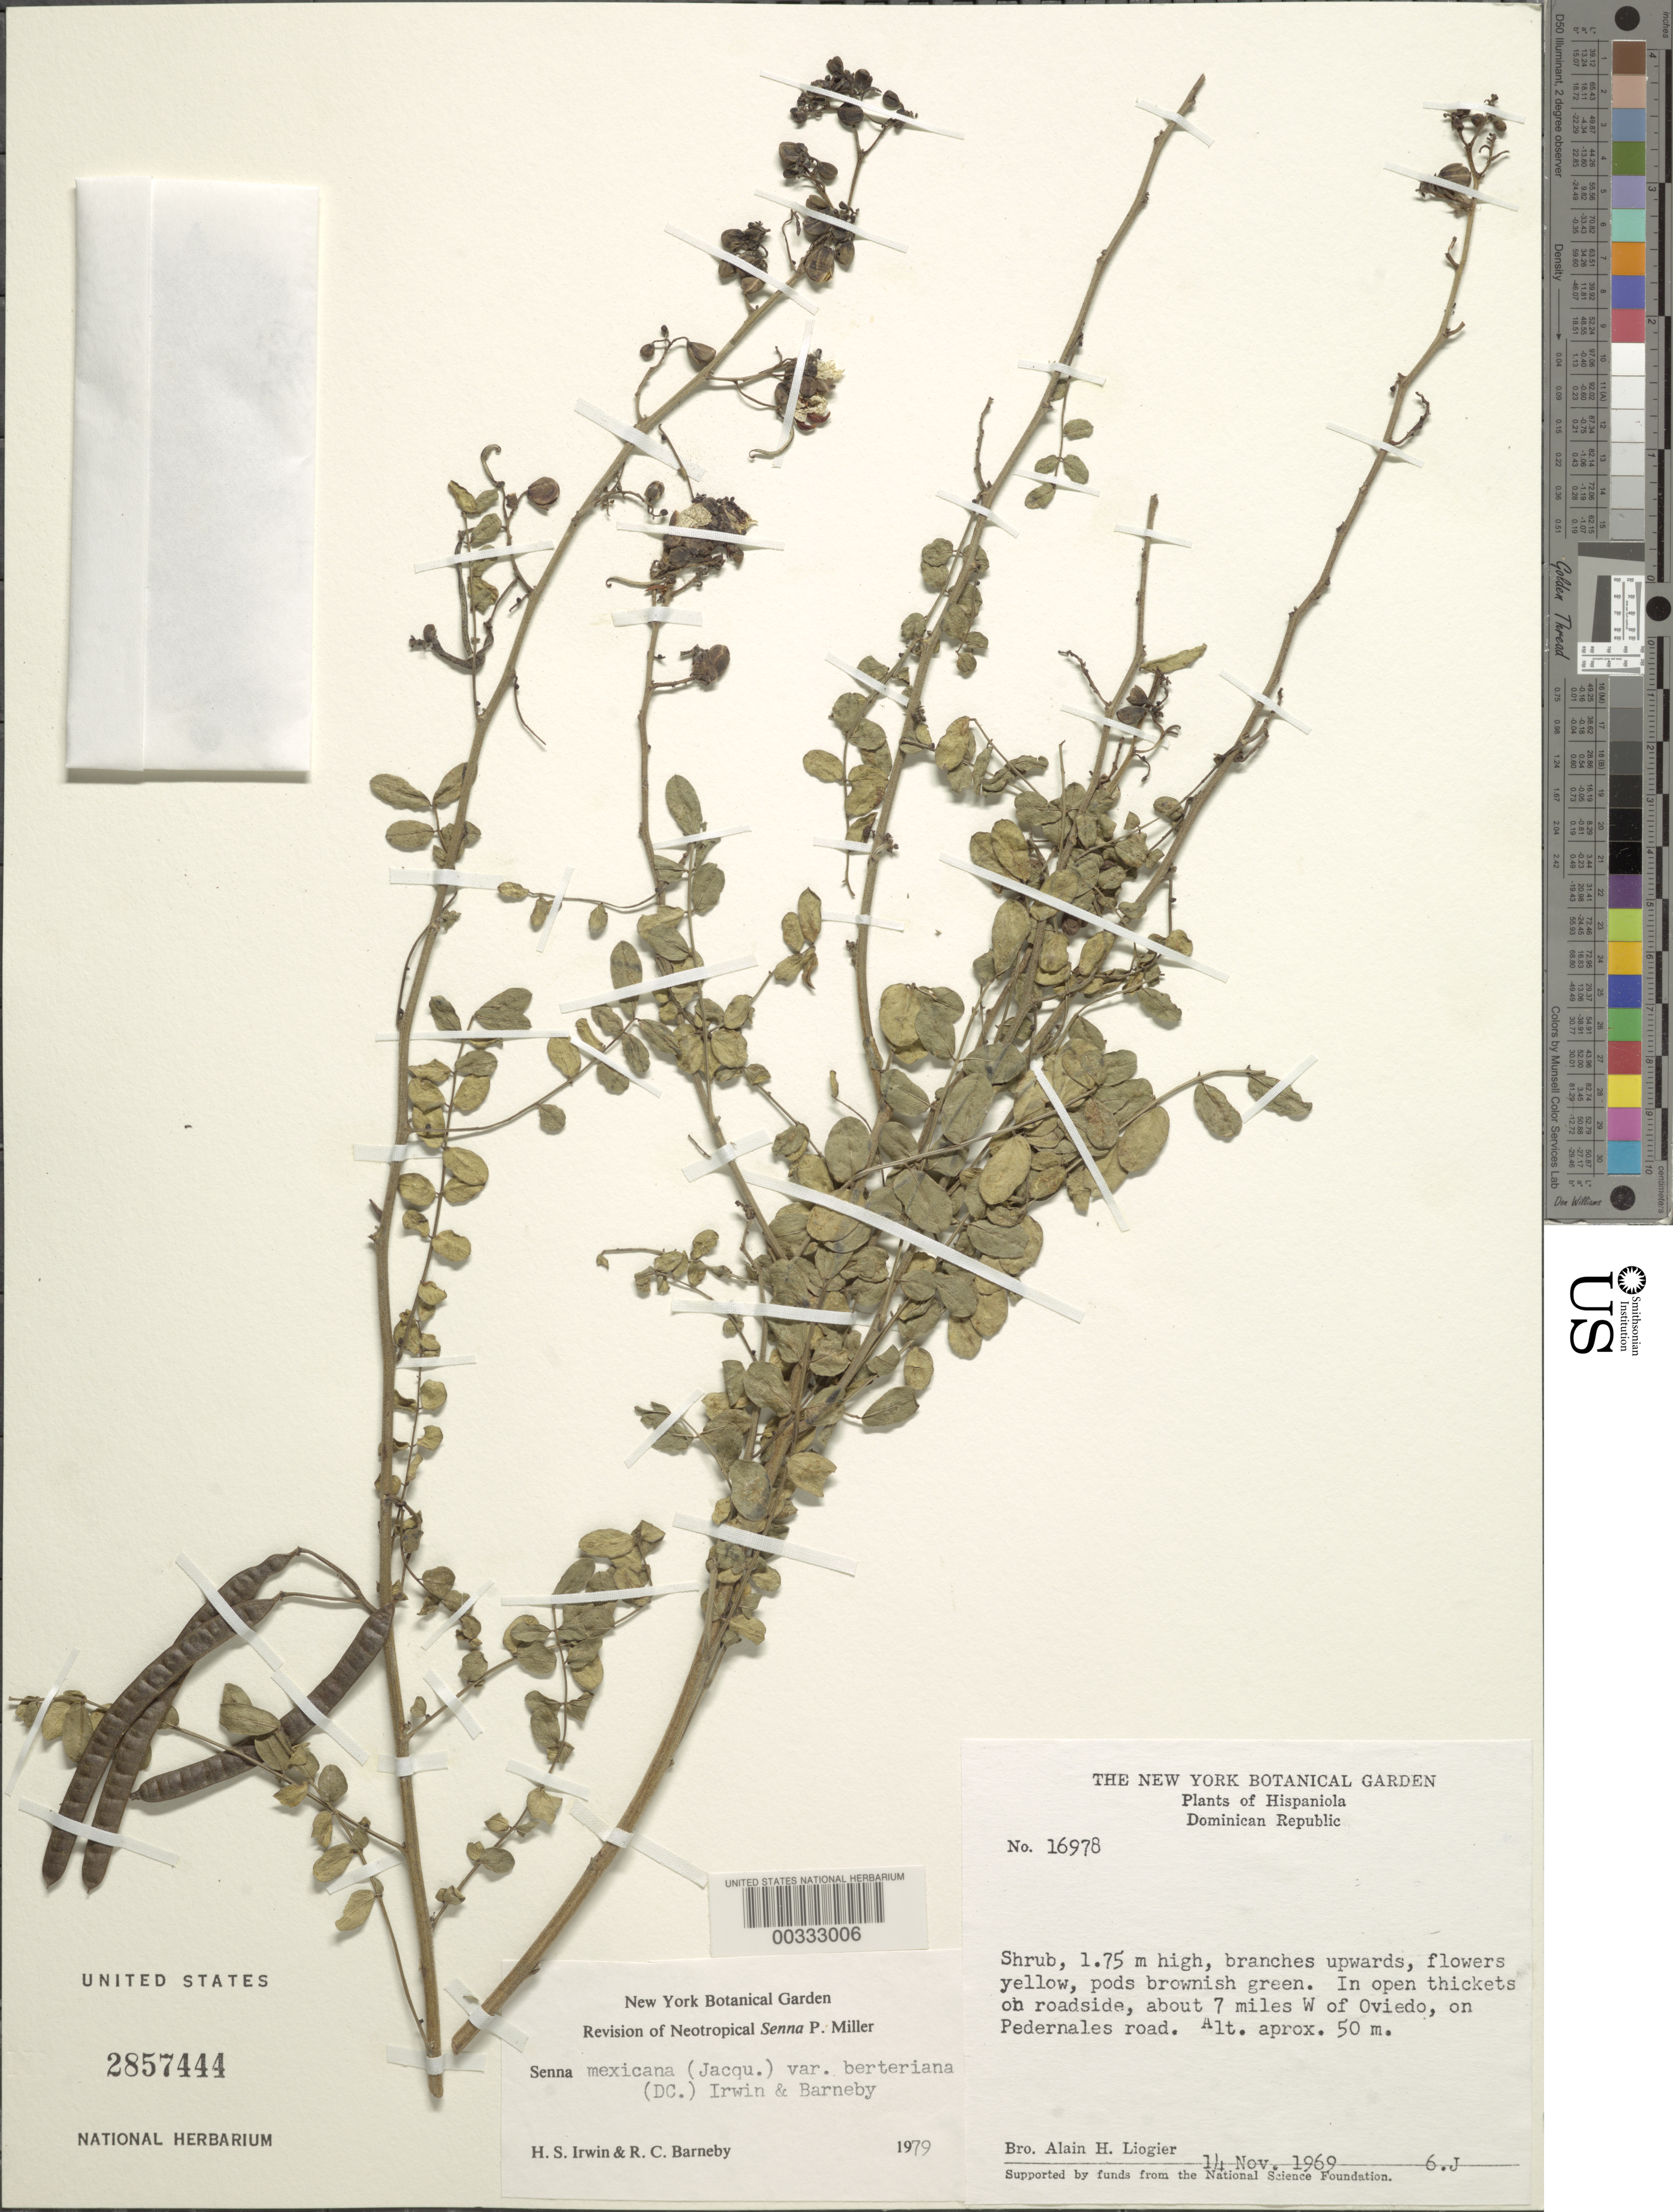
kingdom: Plantae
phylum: Tracheophyta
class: Magnoliopsida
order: Fabales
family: Fabaceae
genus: Senna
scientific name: Senna mexicana var. berteriana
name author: (Balb. ex DC.) H.S. Irwin & Barneby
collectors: A. H. Liogier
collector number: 16978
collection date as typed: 14 Nov 1969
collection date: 1969-11-14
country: Dominican Republic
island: Hispaniola Island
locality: About 7 mi w of oviedo, on pedernales road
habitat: In open thickets on roadside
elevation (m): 50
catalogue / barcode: US 2857444